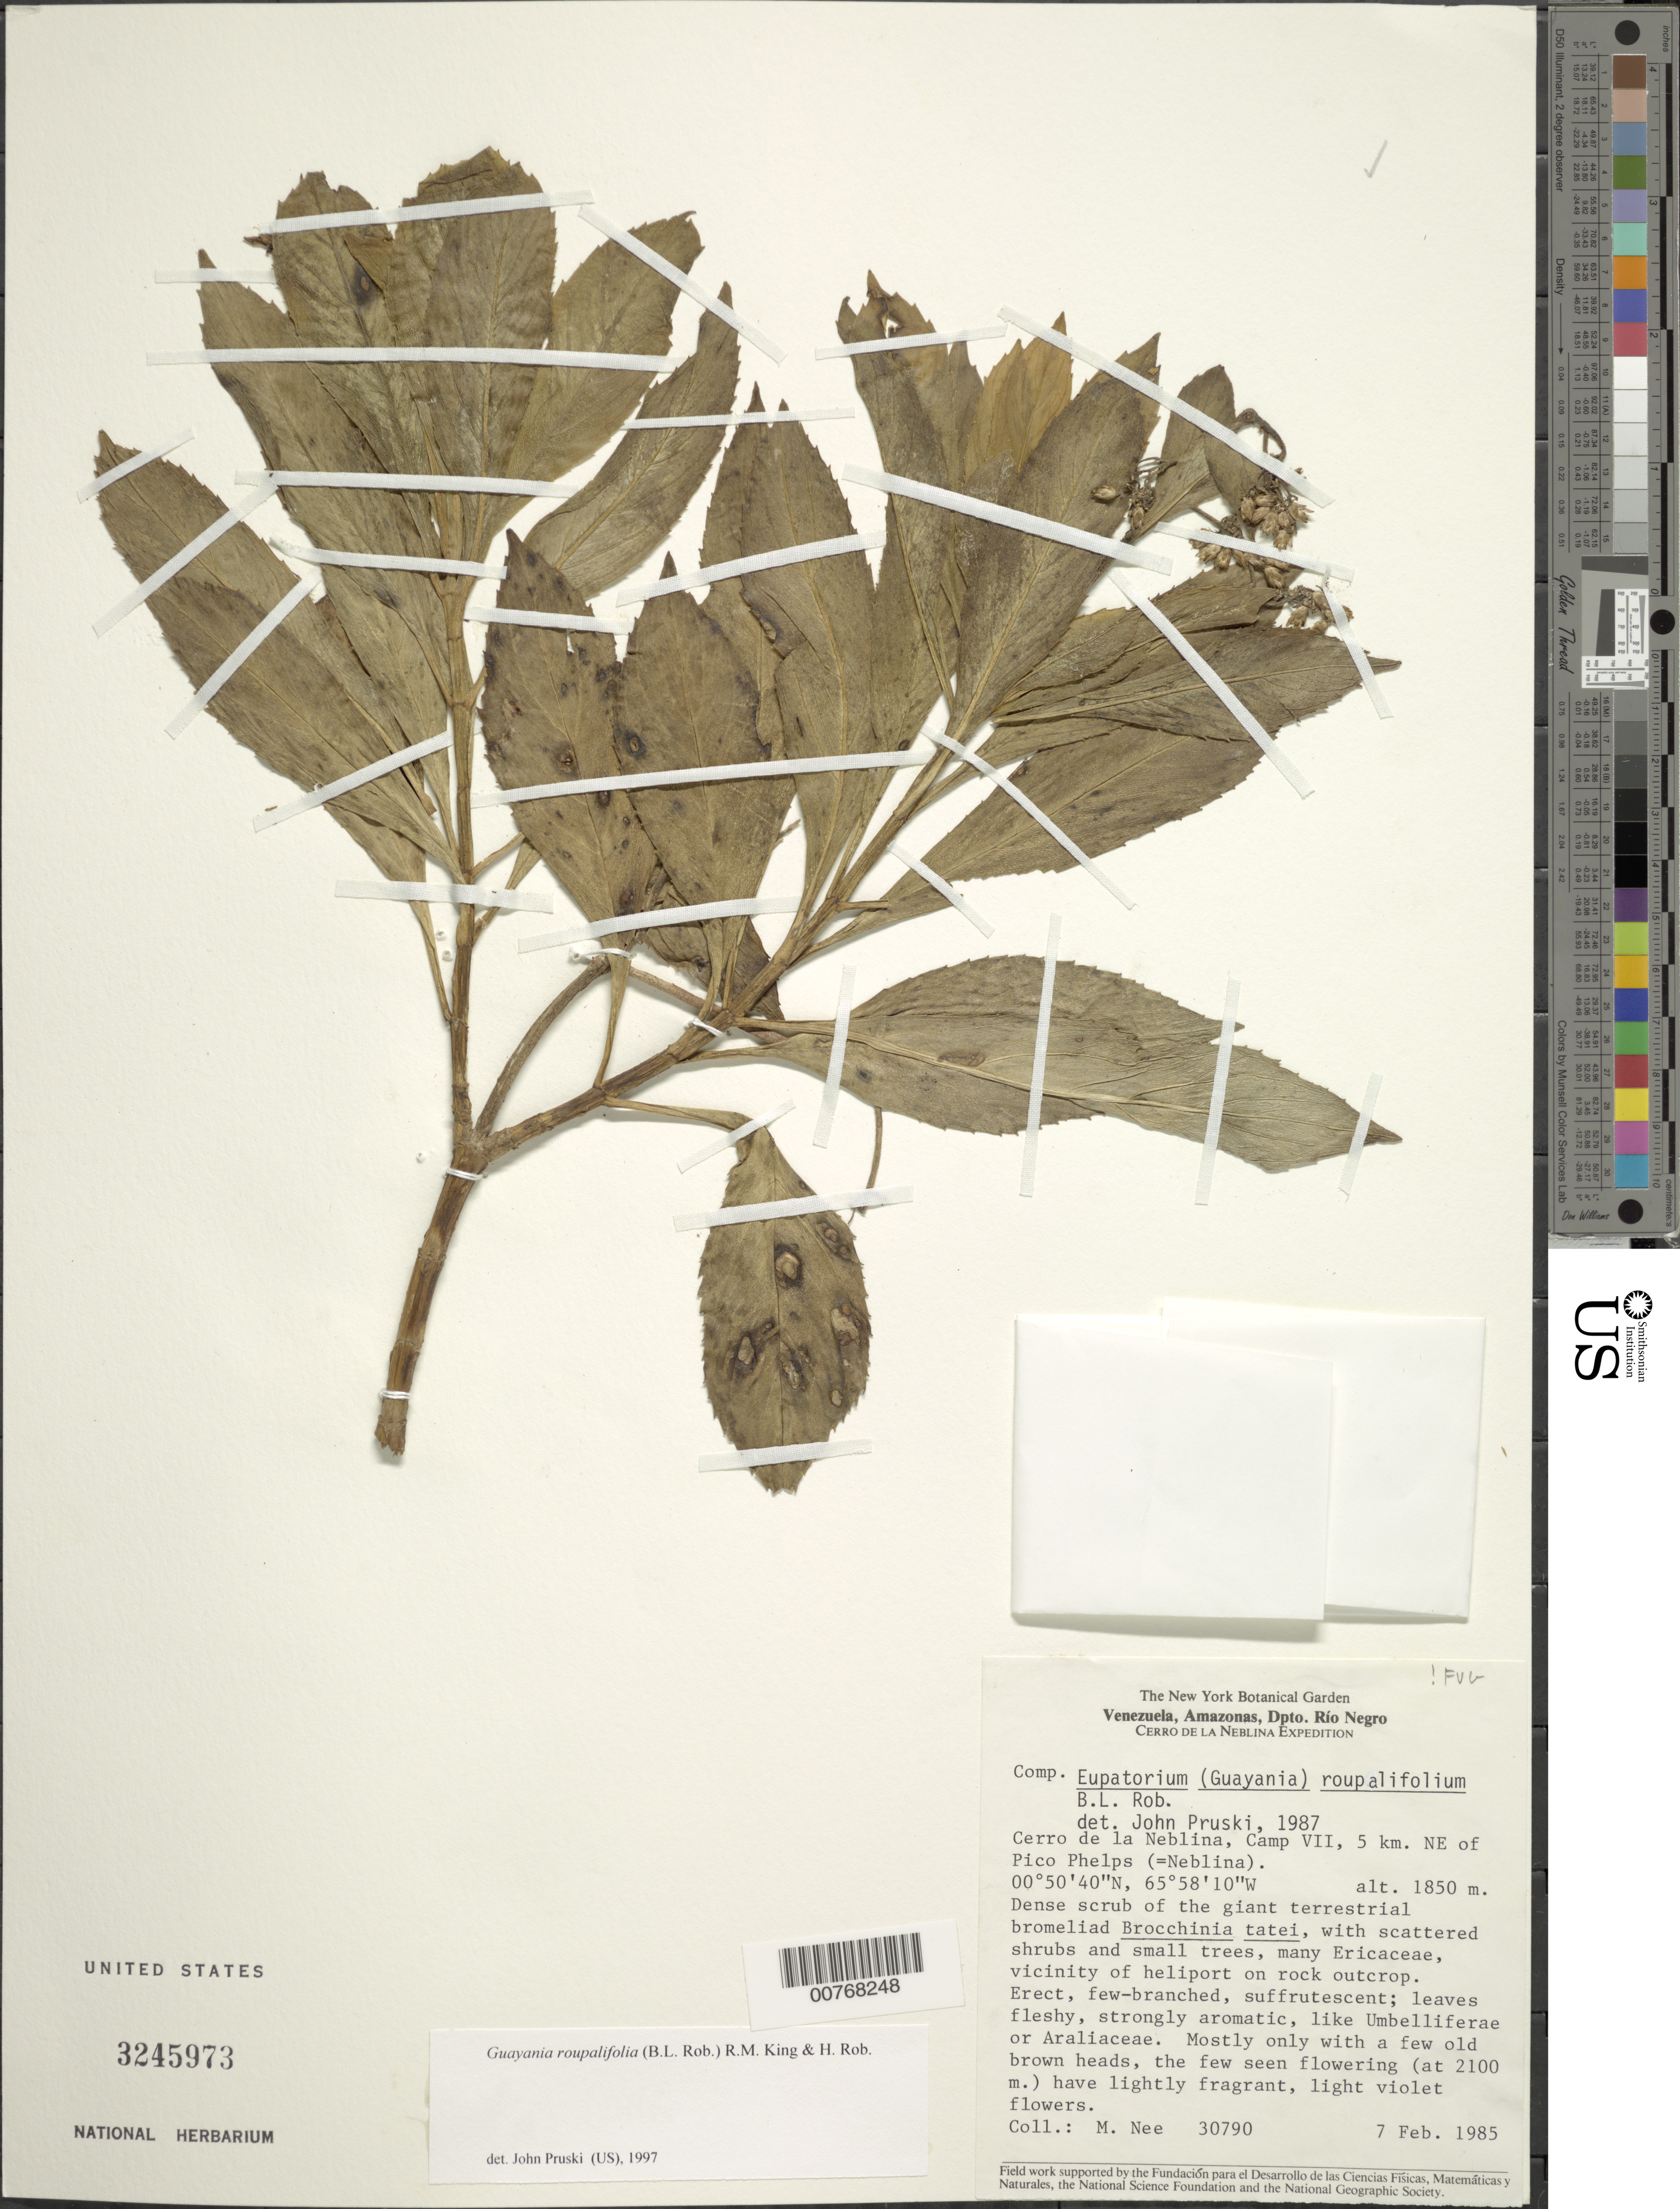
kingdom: Plantae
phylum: Tracheophyta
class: Magnoliopsida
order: Asterales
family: Asteraceae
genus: Guayania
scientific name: Guayania roupalifolia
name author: (B.L. Rob.) R.M. King & H. Rob.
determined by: Pruski, J. F.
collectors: M. Nee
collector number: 30790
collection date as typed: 7-Feb-85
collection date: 1985-02-07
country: Venezuela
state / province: Amazonas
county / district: Río Negro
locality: Cerro de la Neblina, Camp VII, 5 km NE of Pico Phelps (=Neblina)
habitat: Dense scrub of the giant terrestrial bromeliad Brocchinia tatei, with scattered shrubs and small trees, many Ericaceae, on rock outcrop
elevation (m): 1850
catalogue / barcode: US 3245973